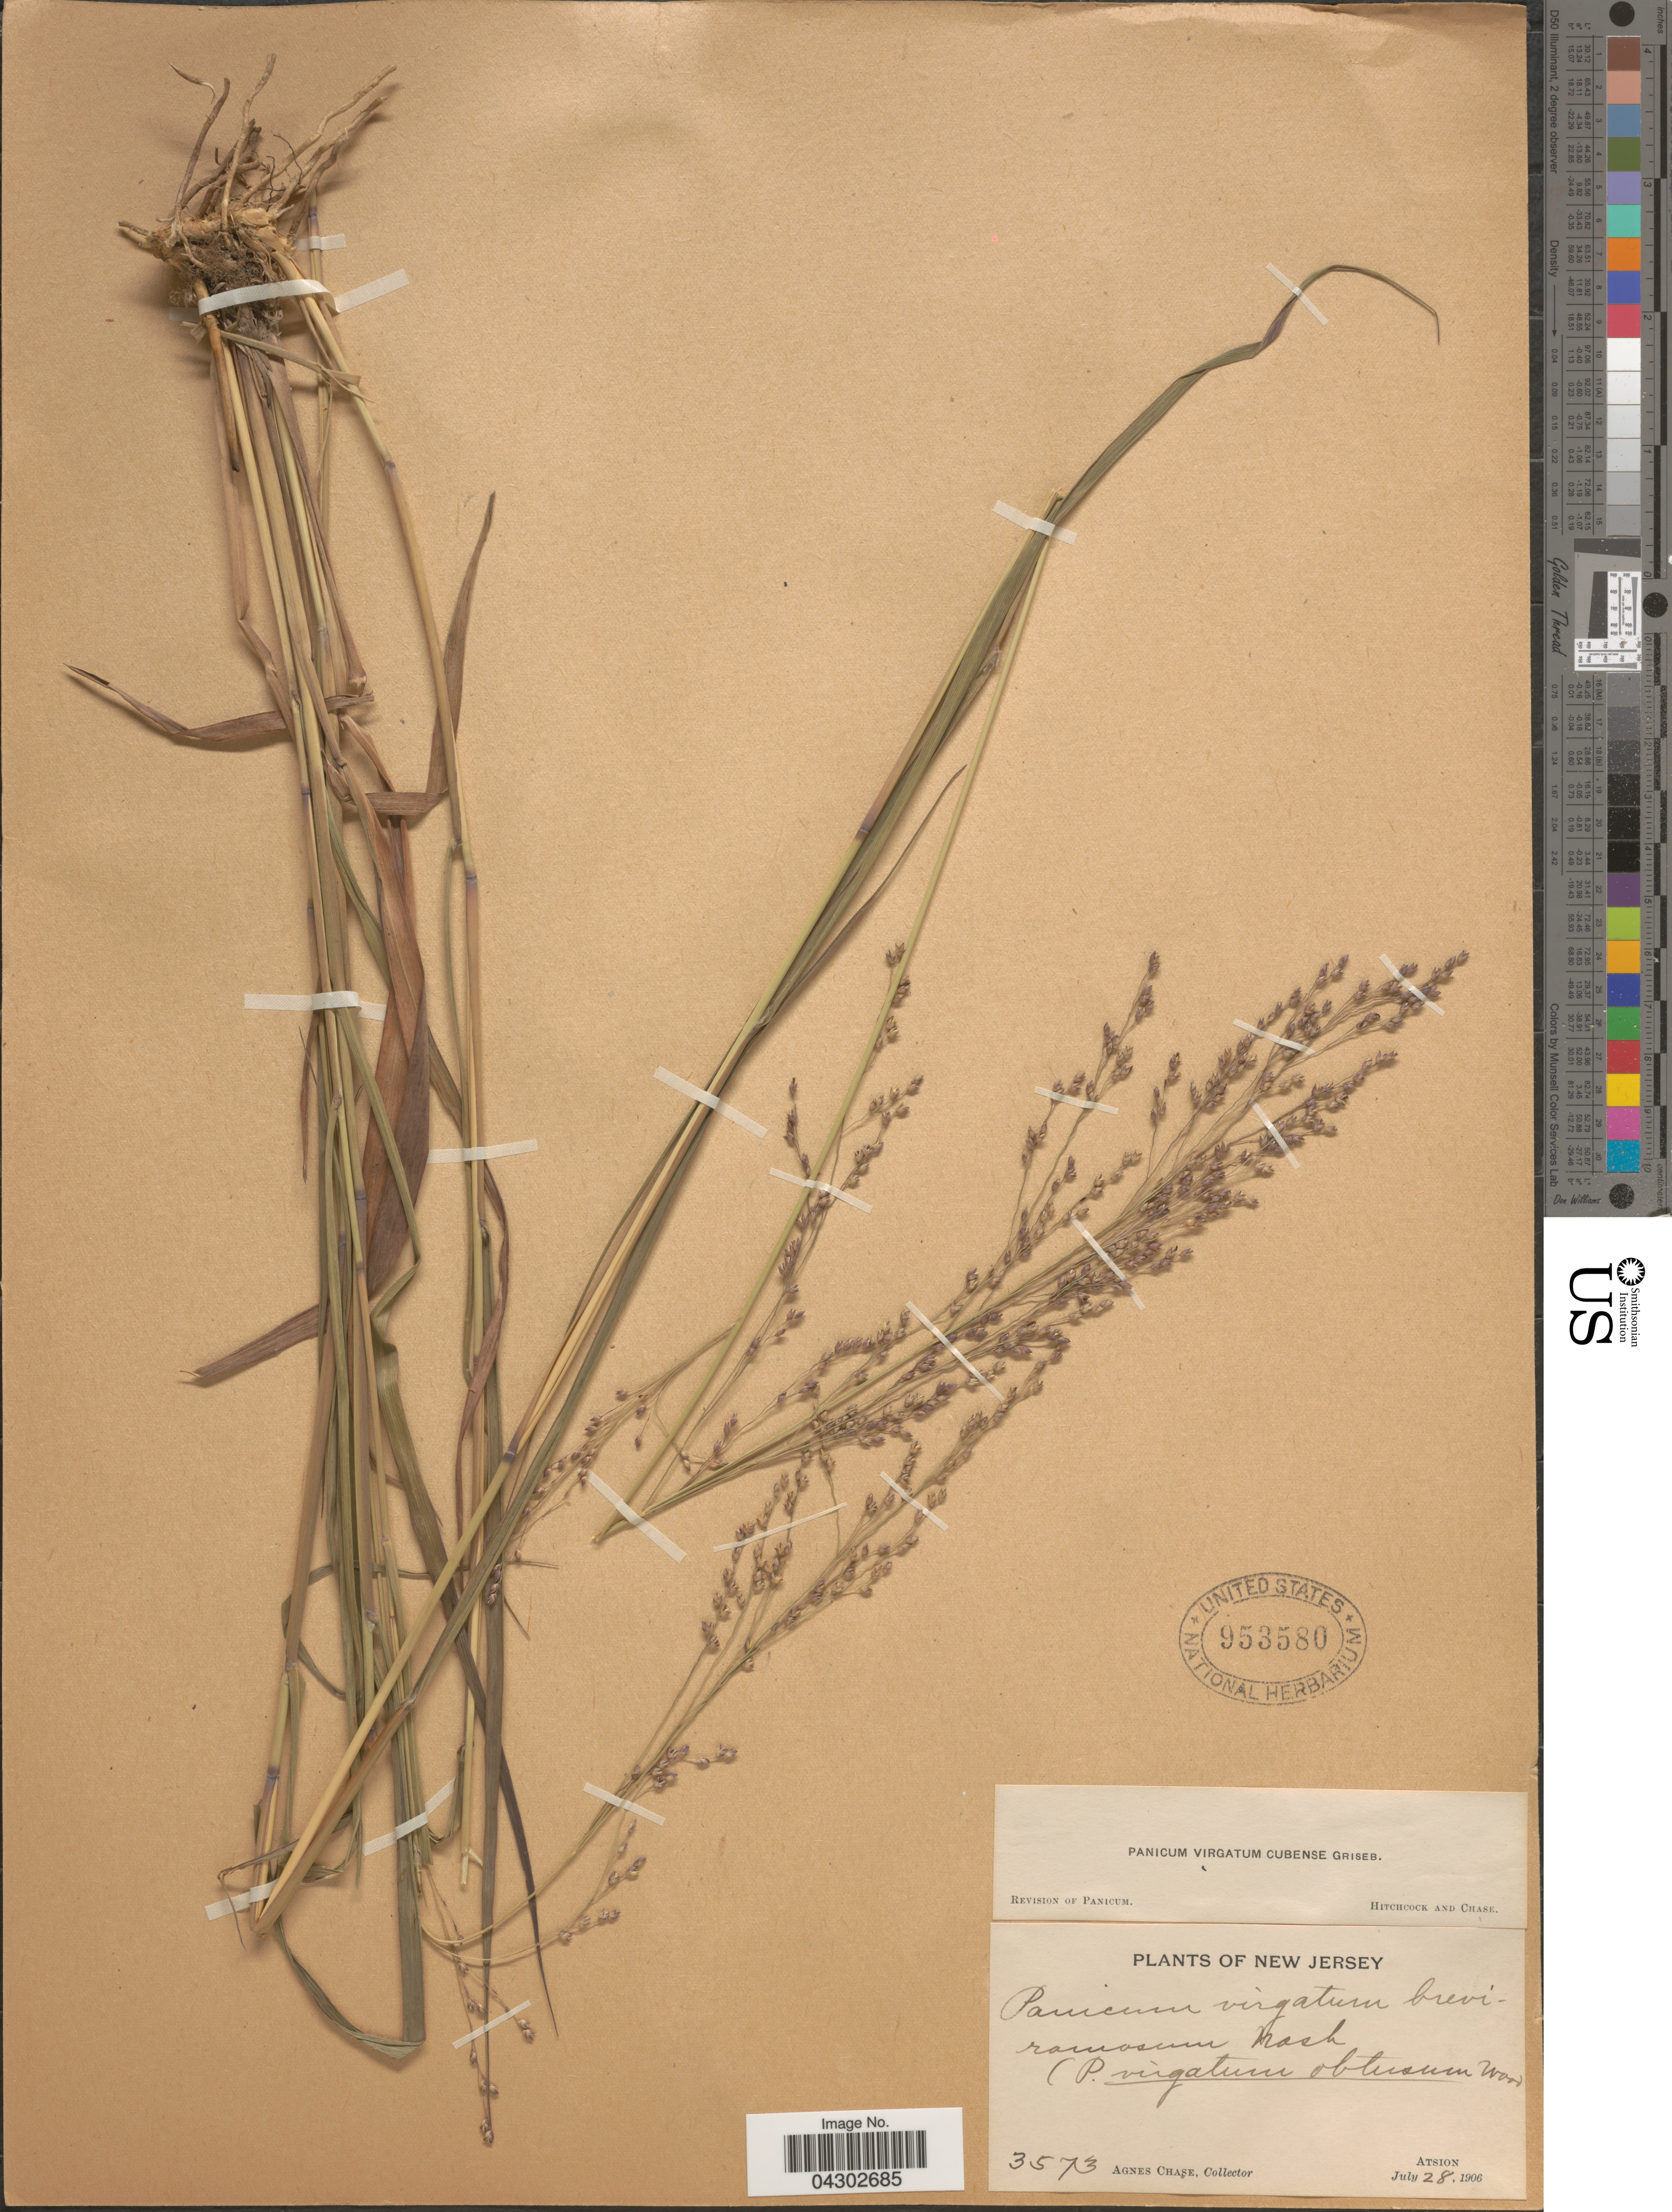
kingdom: Plantae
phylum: Tracheophyta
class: Liliopsida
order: Poales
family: Poaceae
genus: Panicum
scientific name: Panicum virgatum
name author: L.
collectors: A. Chase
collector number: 3573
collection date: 1906-07-28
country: United States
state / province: New Jersey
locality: Atsion.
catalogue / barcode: US 953580